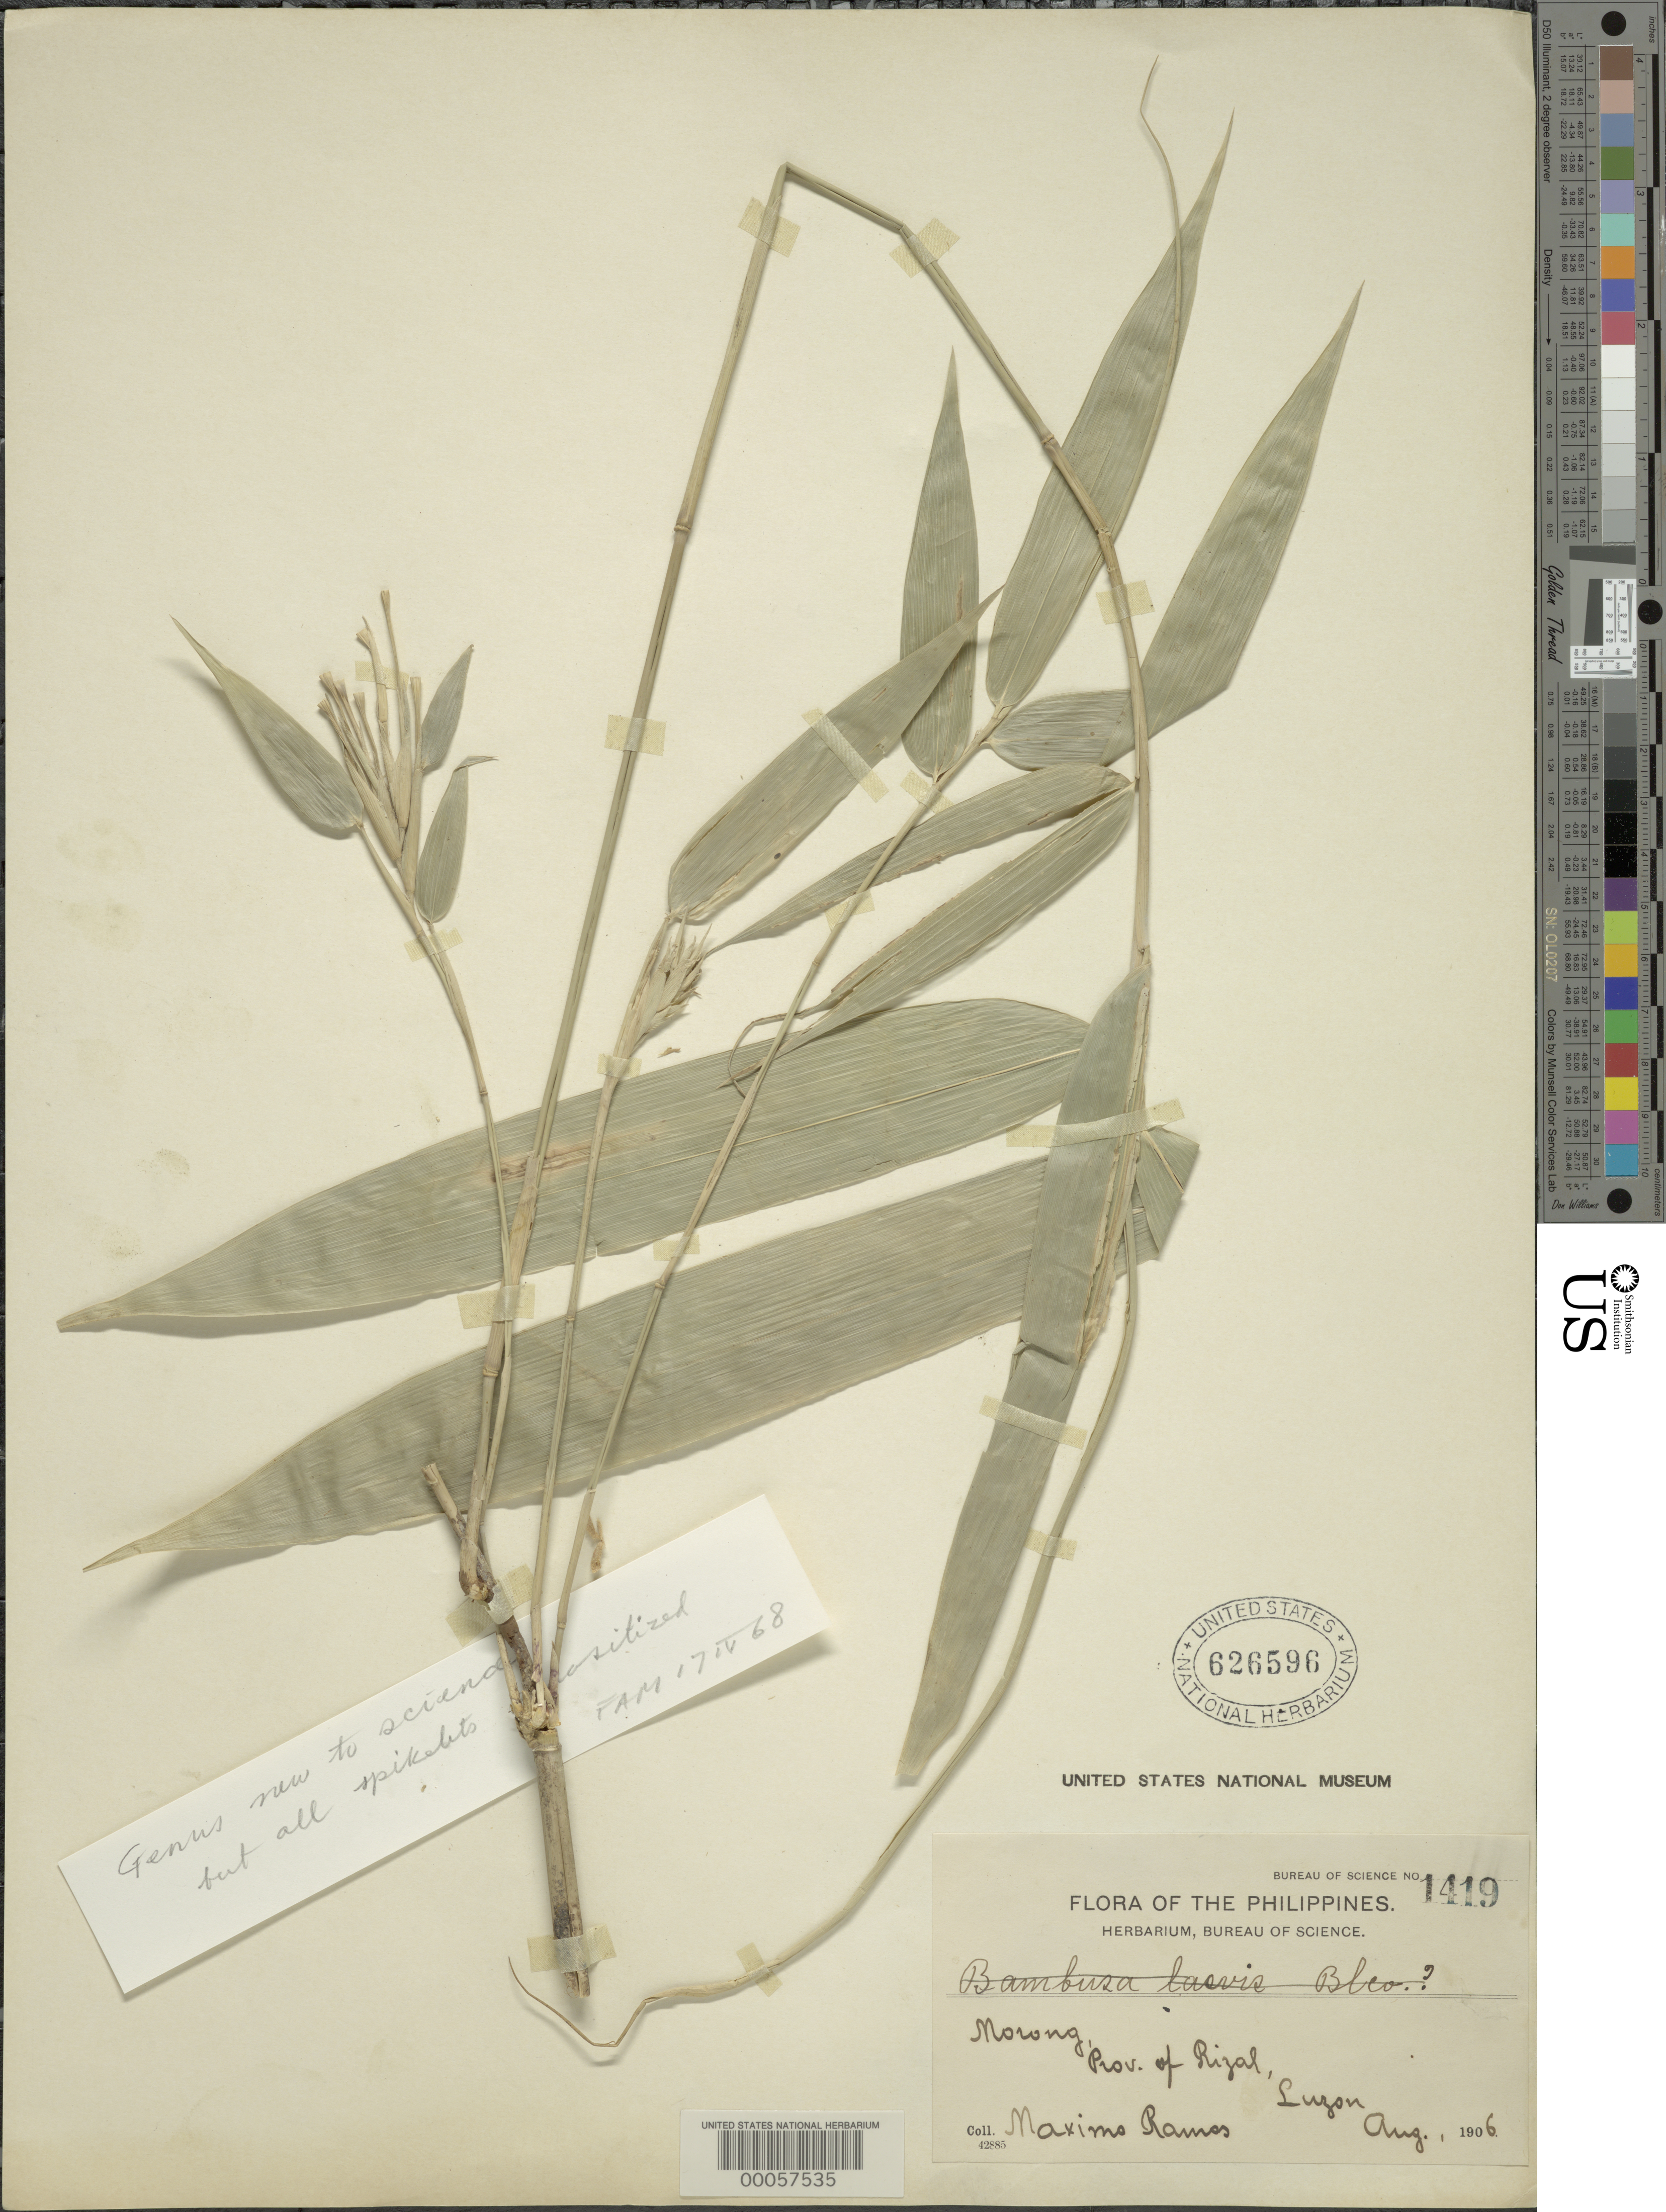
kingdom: Plantae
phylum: Tracheophyta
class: Liliopsida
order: Poales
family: Poaceae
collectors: M. Ramos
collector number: Bur. Sci. 1419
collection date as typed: Aug 1906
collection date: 1906-08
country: Philippines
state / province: Calabarzon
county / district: Rizal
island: Luzon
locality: Morong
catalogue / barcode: US 626596